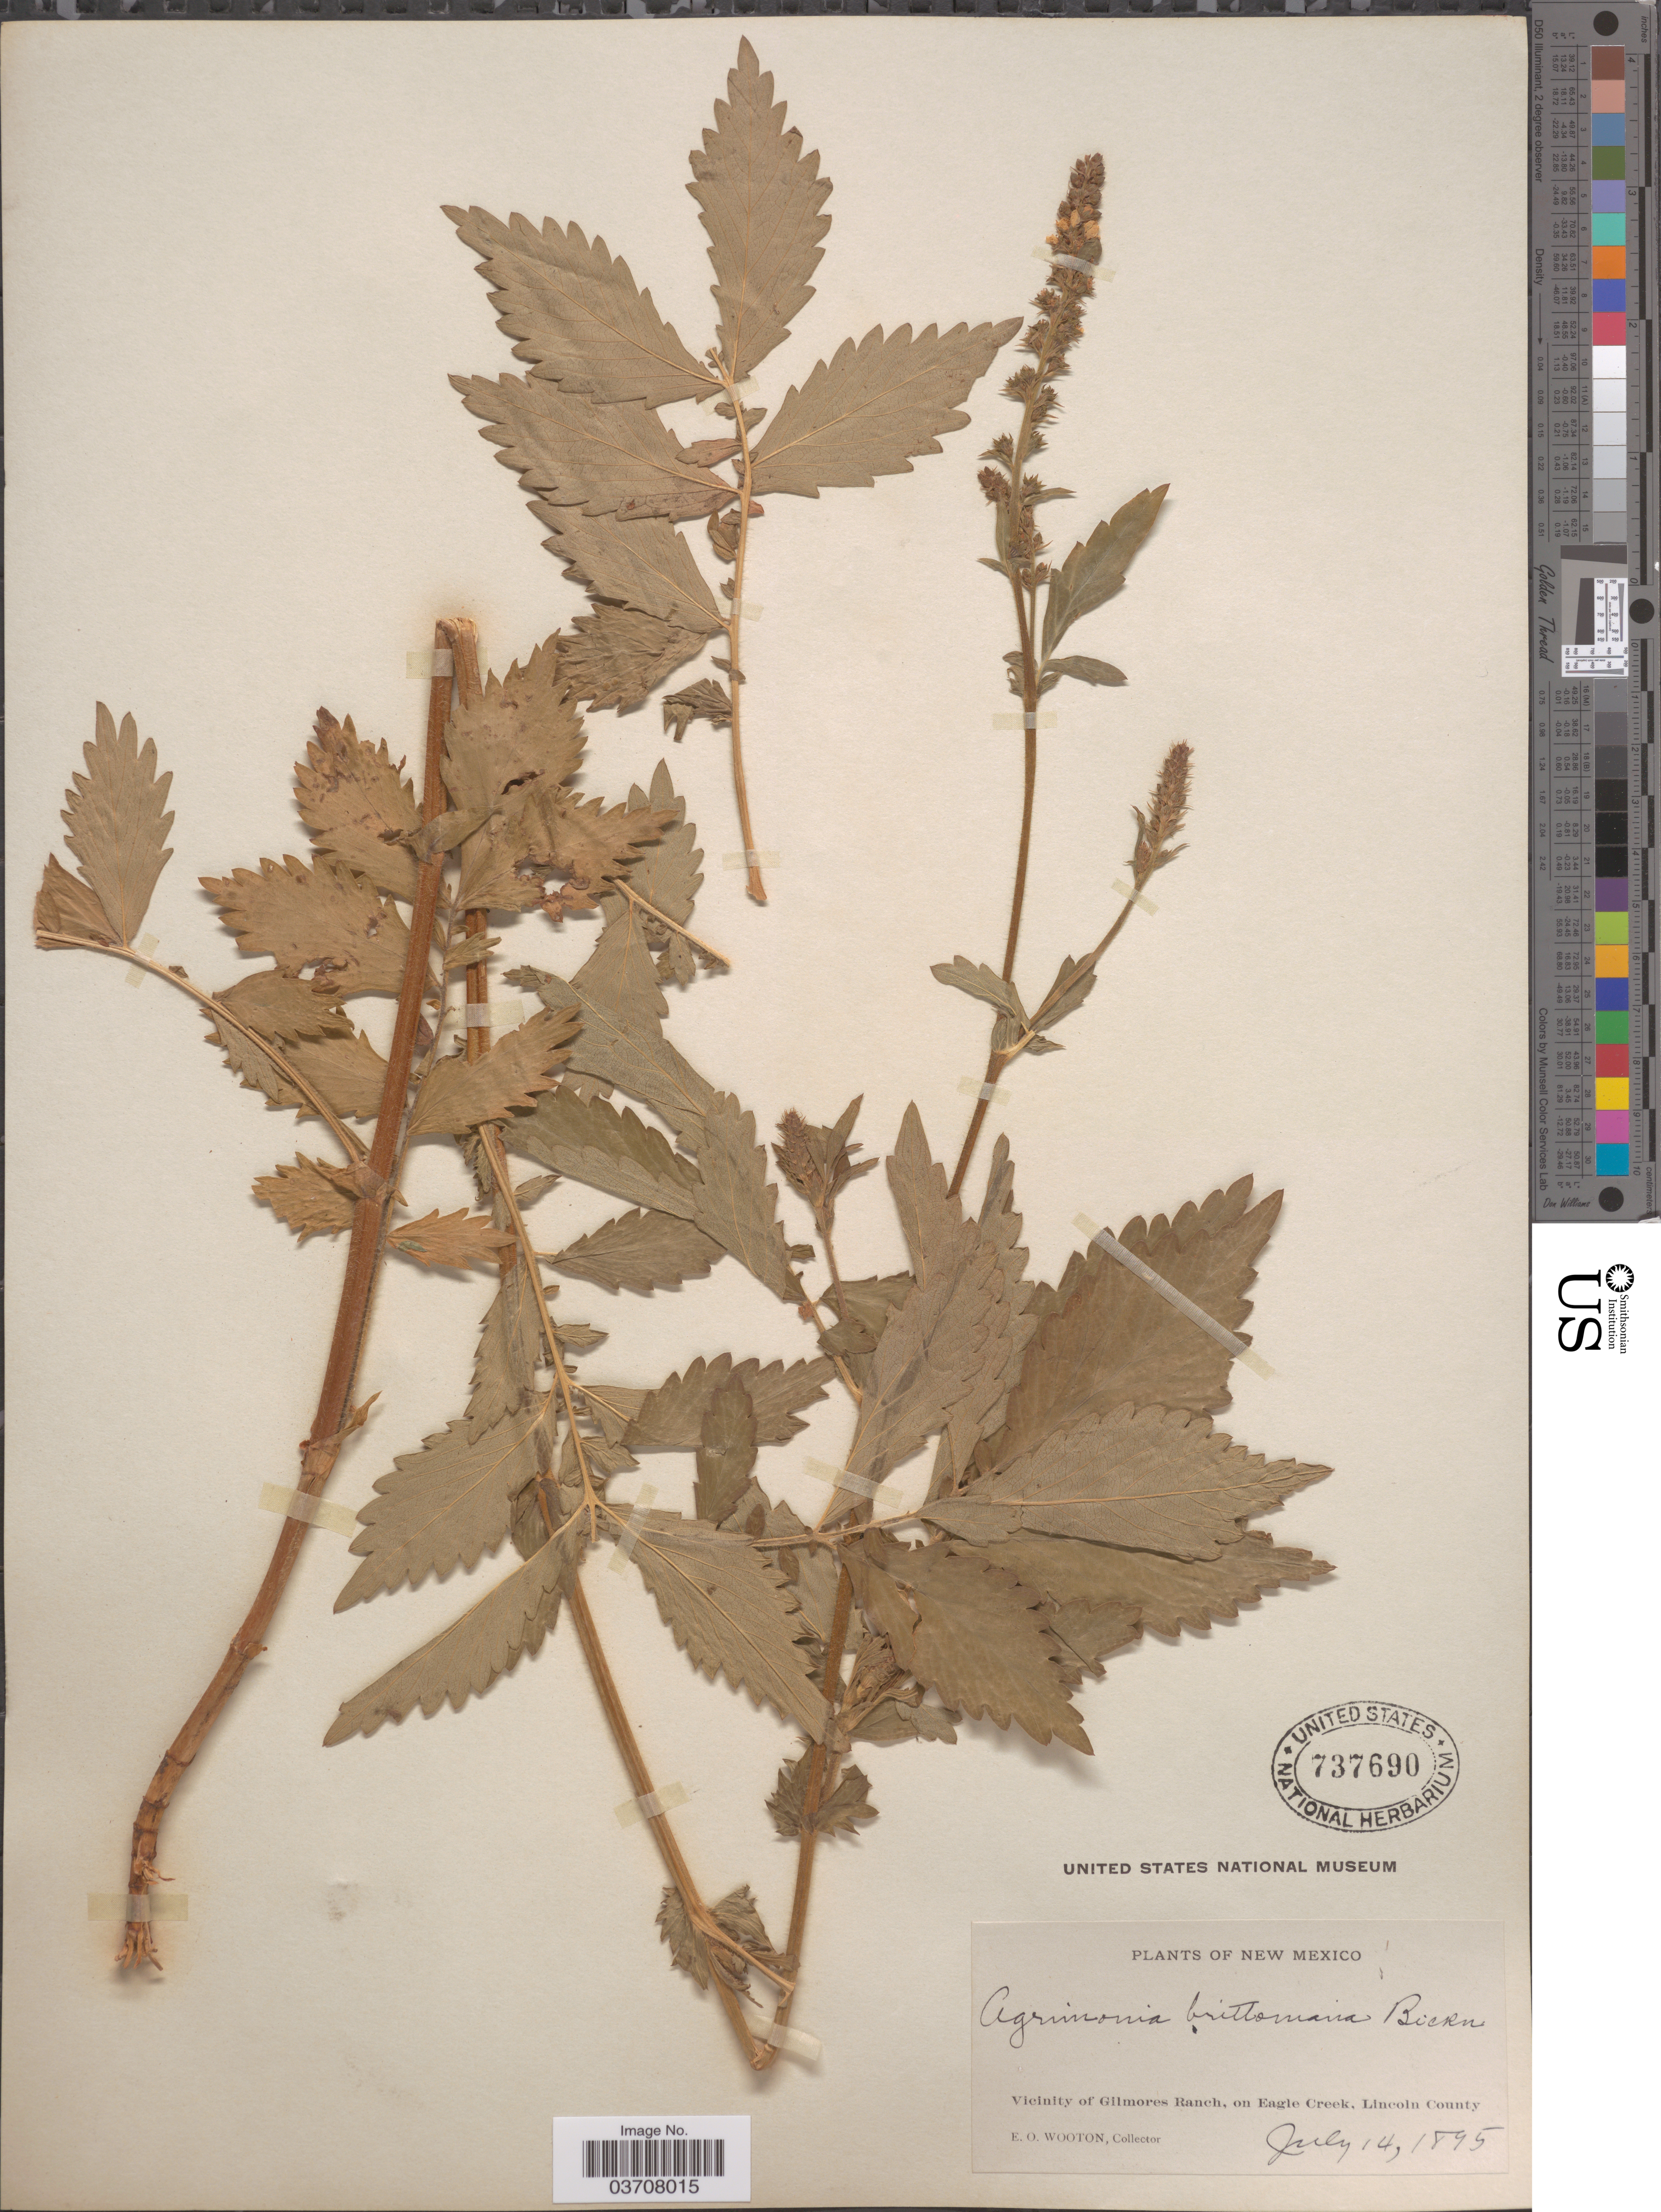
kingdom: Plantae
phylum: Tracheophyta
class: Magnoliopsida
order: Rosales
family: Rosaceae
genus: Agrimonia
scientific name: Agrimonia striata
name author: Michx.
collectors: E. O. Wooton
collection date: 1895-07-14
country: United States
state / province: New Mexico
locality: Vicinity of Gilmores Ranch, on Eagle Creek, Lincoln County.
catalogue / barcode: US 737690